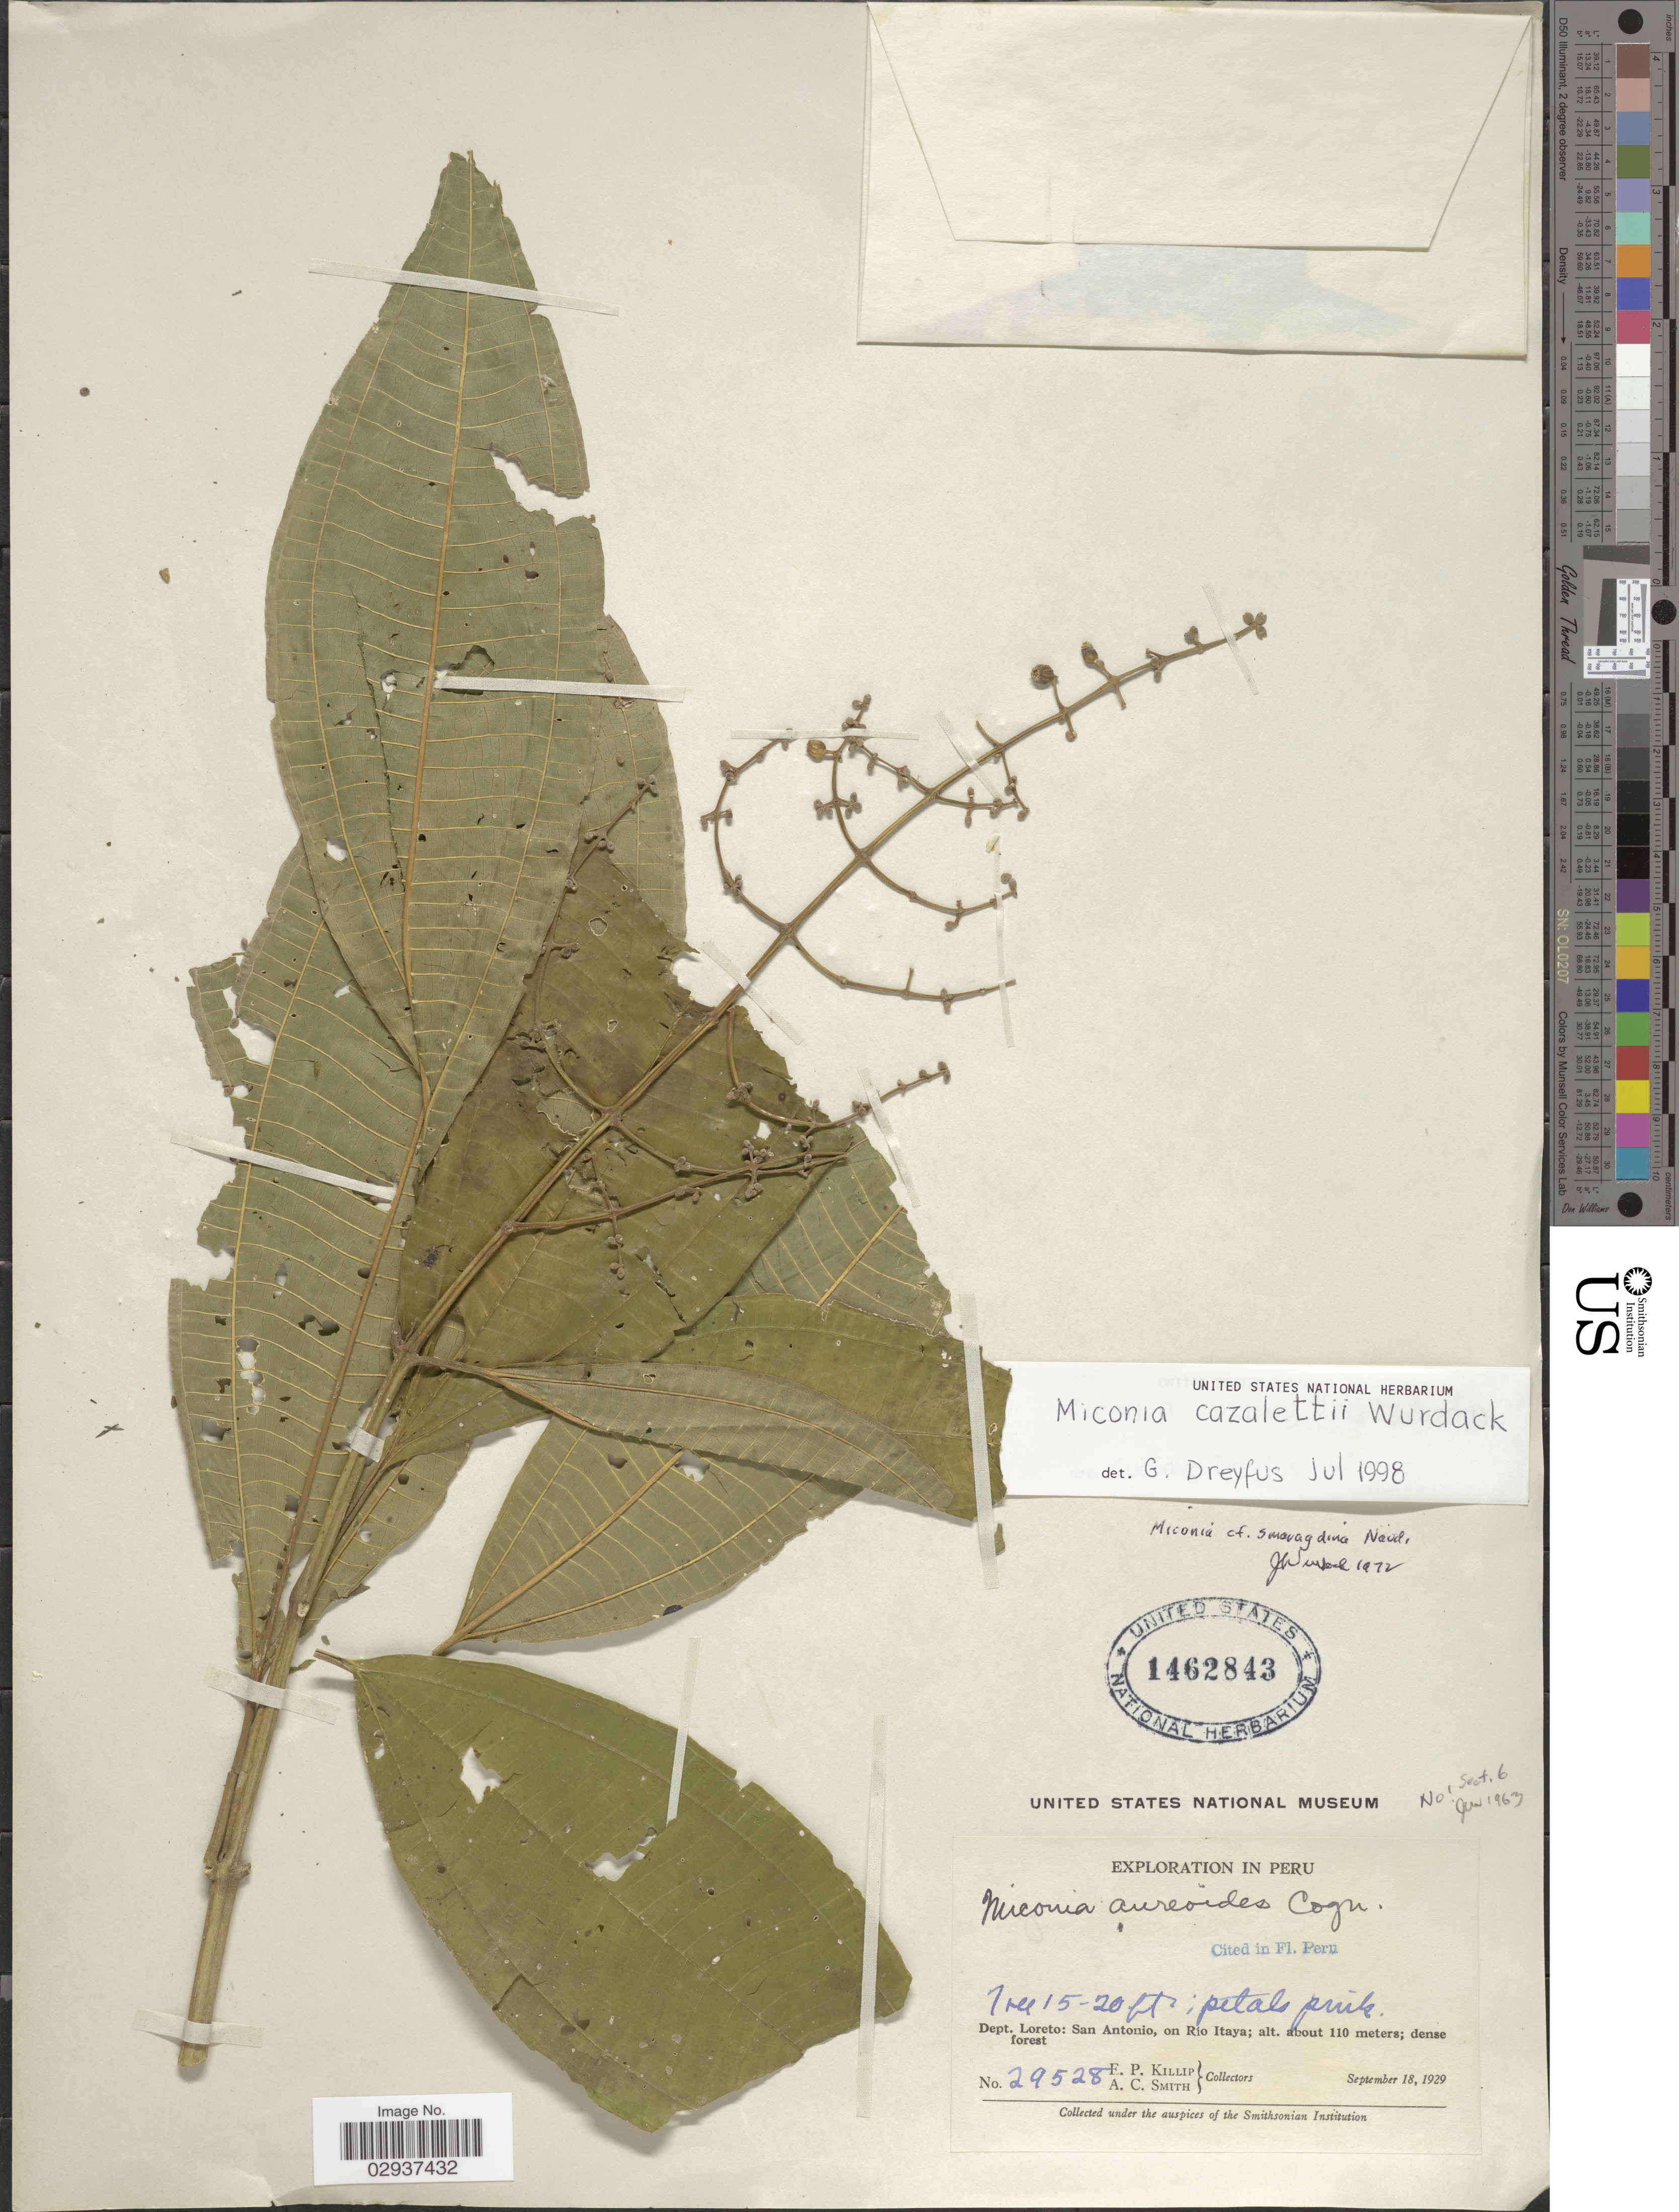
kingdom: Plantae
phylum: Tracheophyta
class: Magnoliopsida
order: Myrtales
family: Melastomataceae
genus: Miconia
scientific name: Miconia cazaletii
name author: Wurdack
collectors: E. P. Killip & A. C. Smith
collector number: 29528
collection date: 1929-09-18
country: Peru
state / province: Loreto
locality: Dept. Loreto: San Antonio, on Rio Itaya.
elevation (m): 110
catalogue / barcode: US 1462843